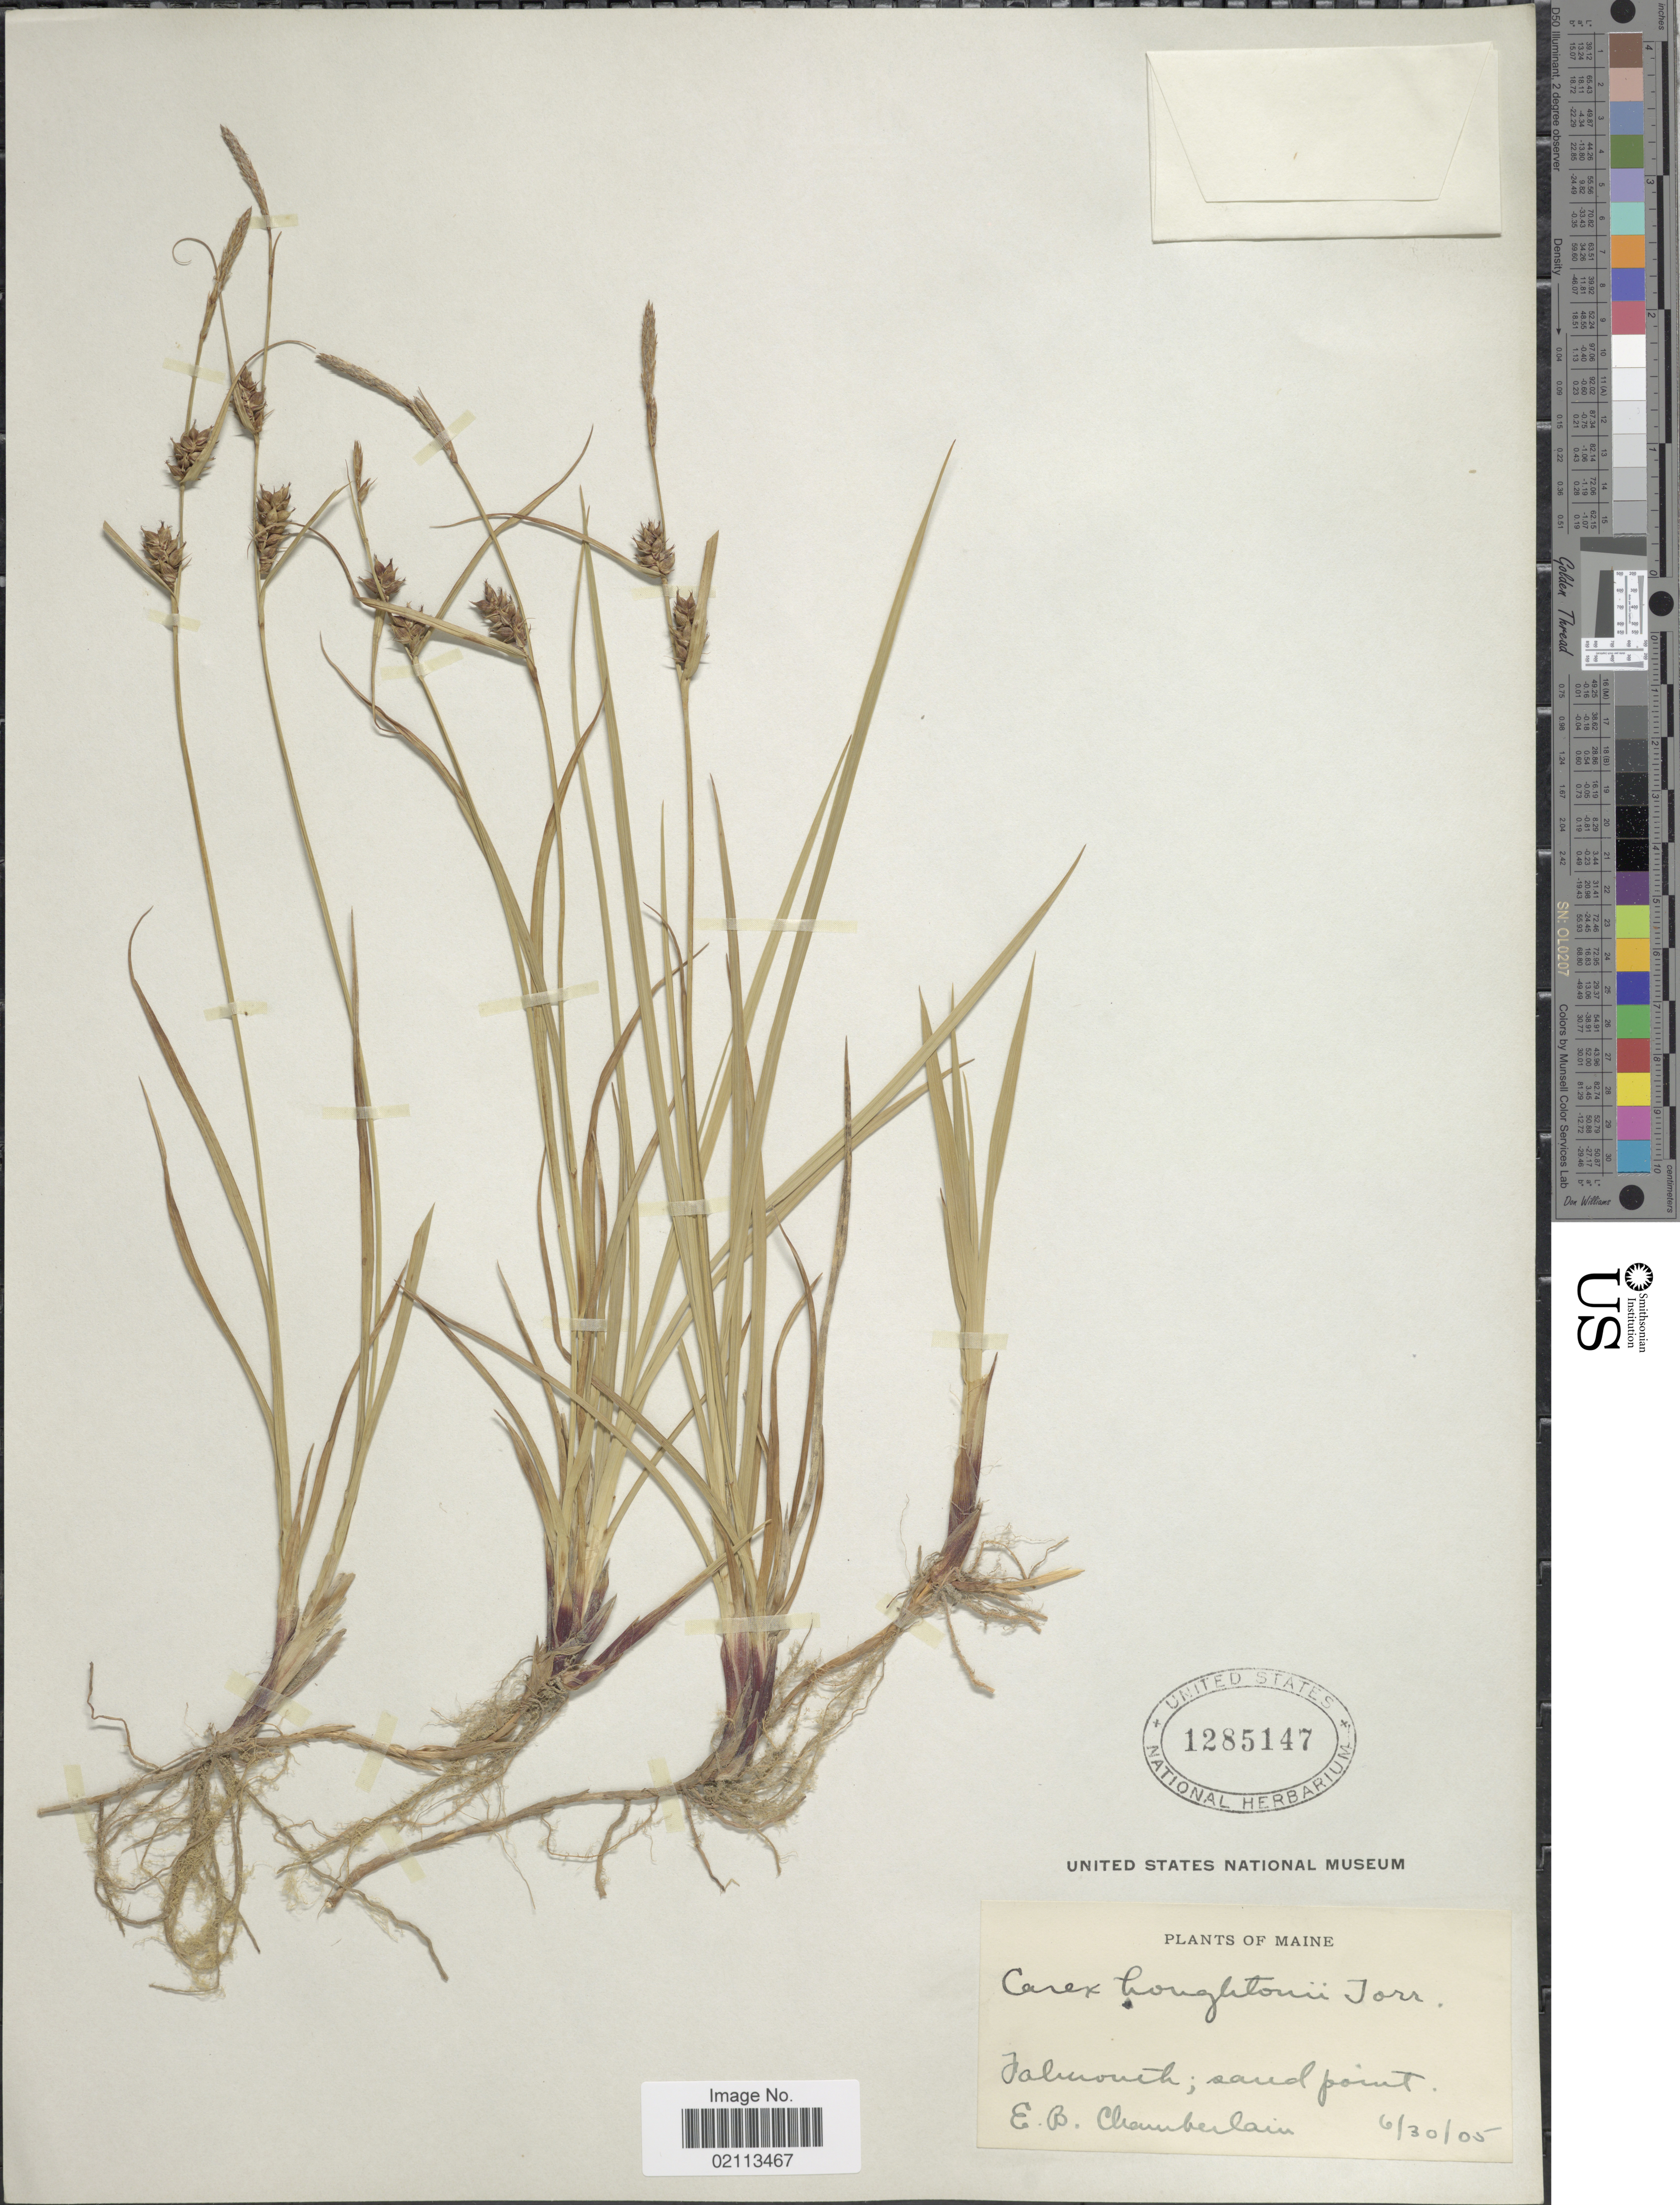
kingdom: Plantae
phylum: Tracheophyta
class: Liliopsida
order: Poales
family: Cyperaceae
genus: Carex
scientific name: Carex houghtoniana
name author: Torr. ex Dewey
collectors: E. Chamberlain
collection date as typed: Transcribed d/m/y: 30/6/5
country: United States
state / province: Maine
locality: Falmouth; sand point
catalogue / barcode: US 1285147